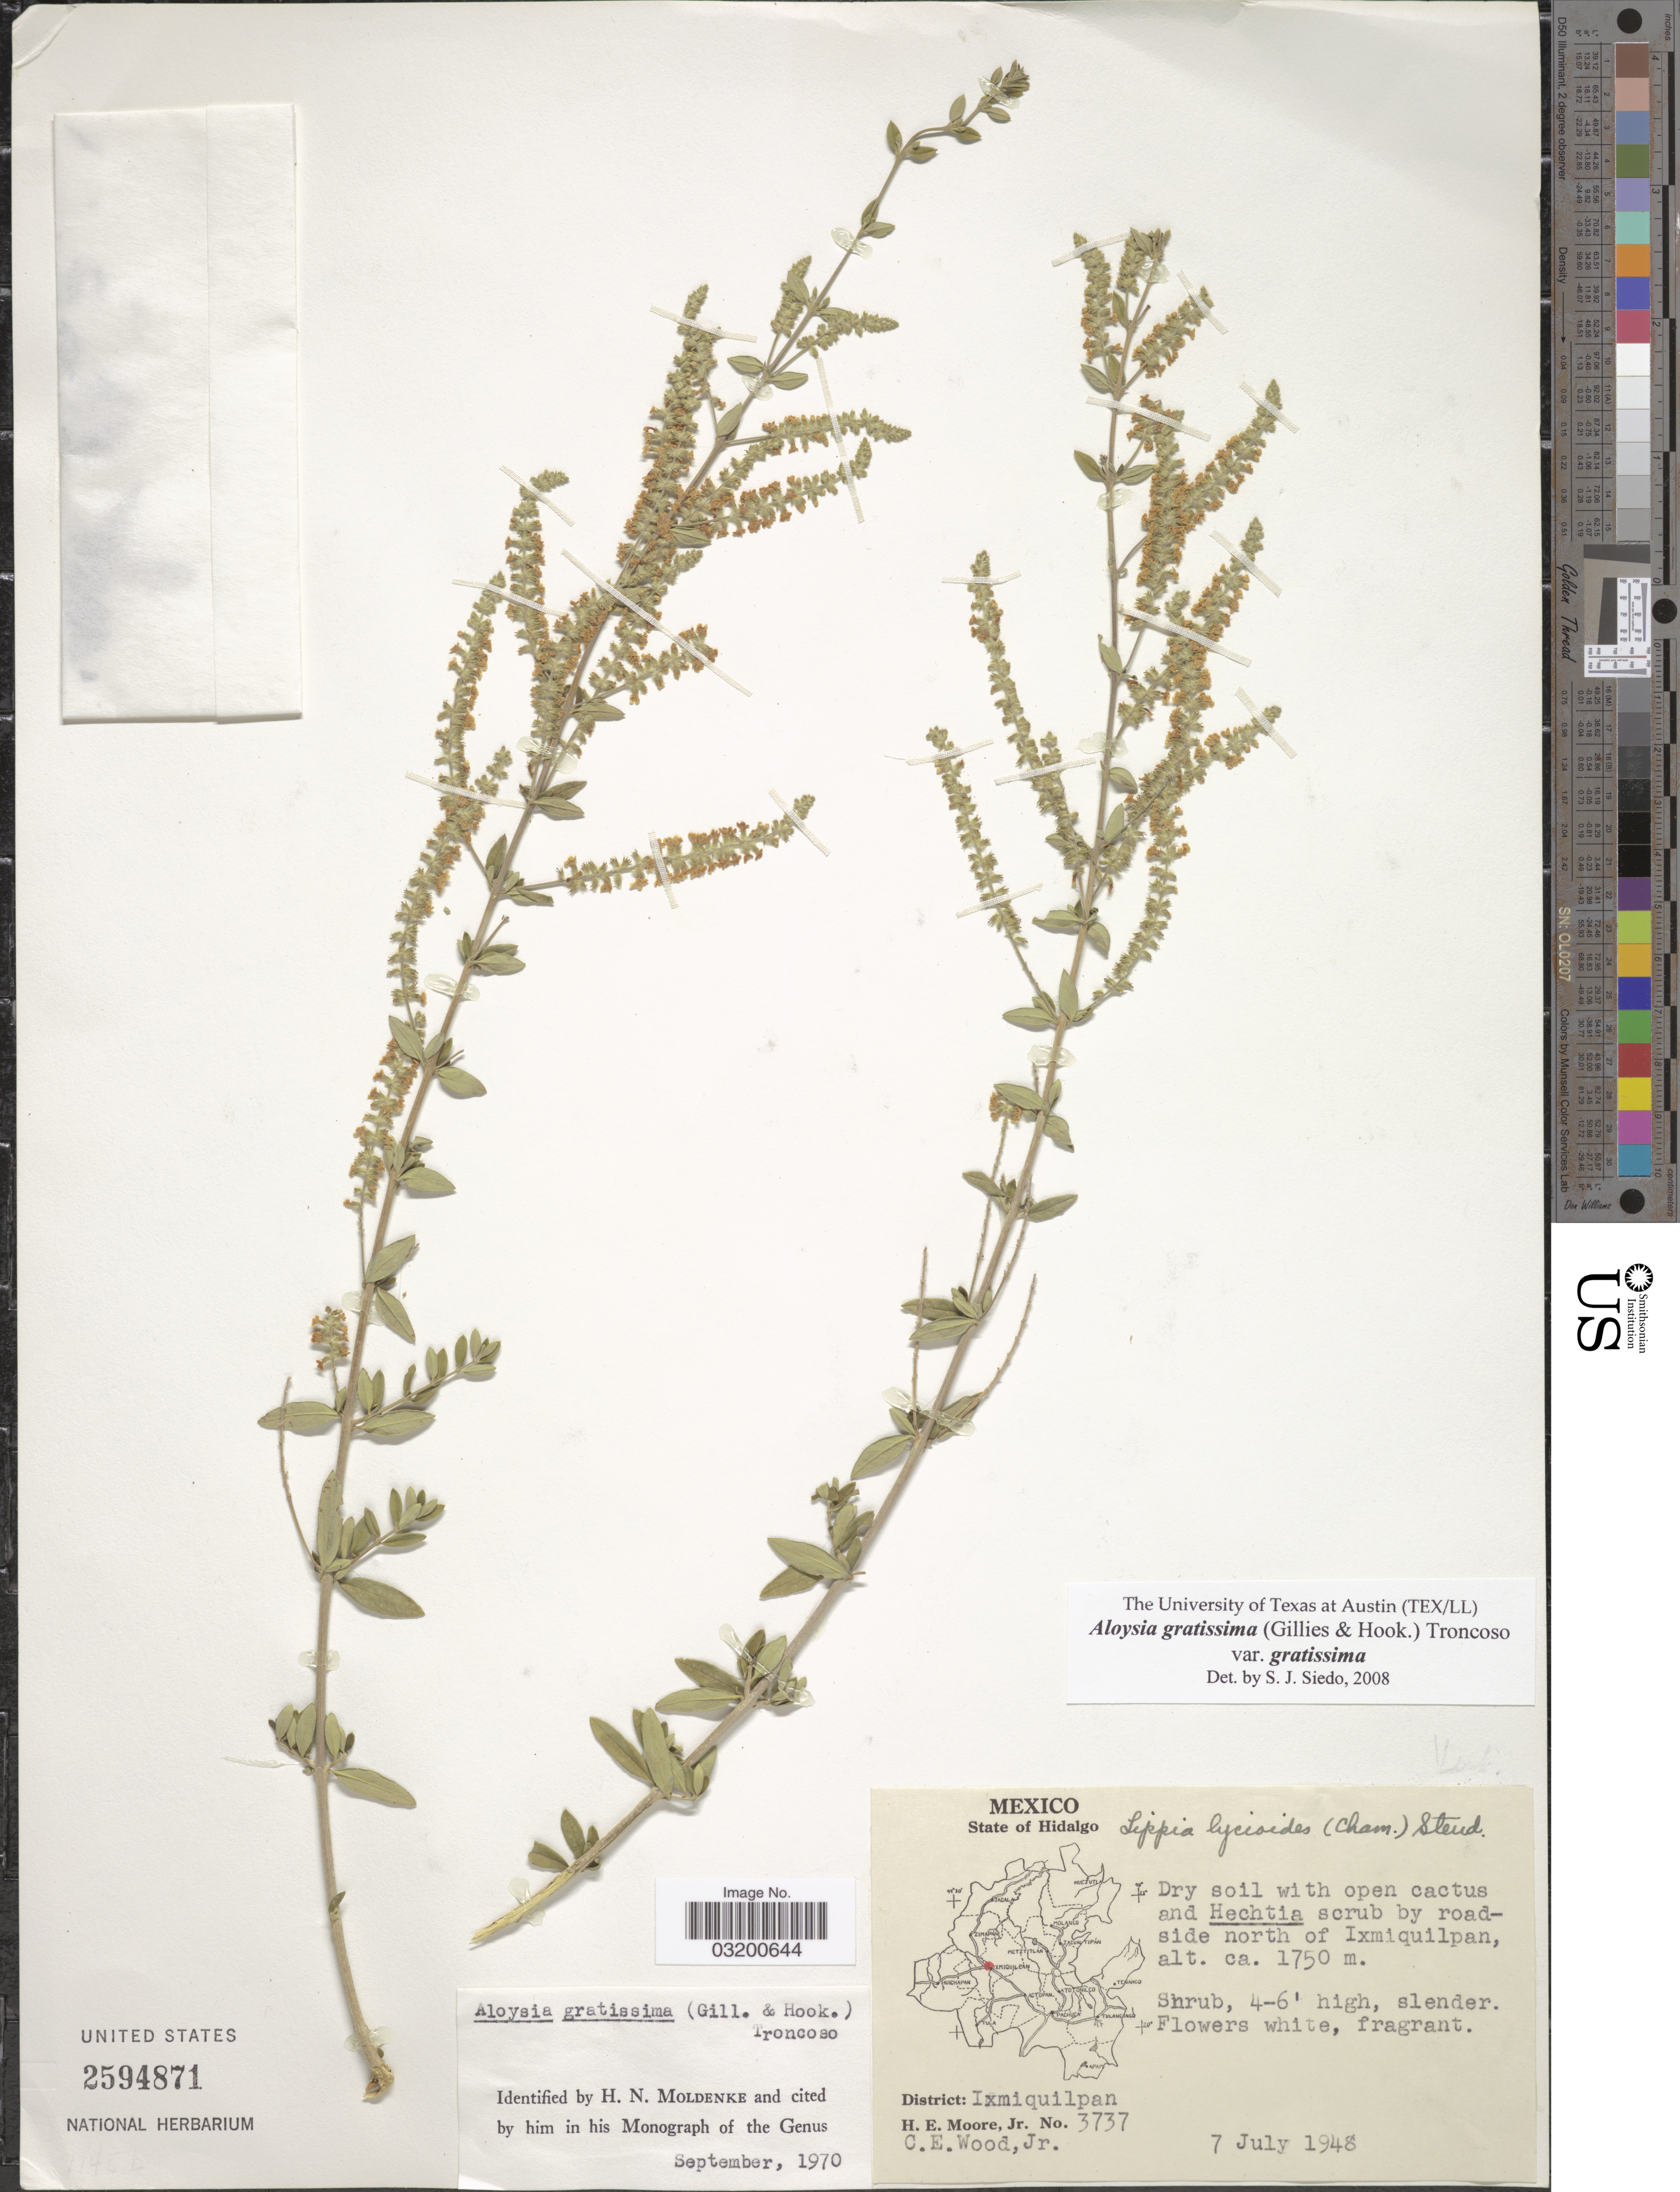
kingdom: Plantae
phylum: Tracheophyta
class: Magnoliopsida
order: Lamiales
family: Verbenaceae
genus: Aloysia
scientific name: Aloysia gratissima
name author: (Gillies & Hook.) Tronc.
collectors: H. Moore & C. Wood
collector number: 3737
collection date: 1948-07-07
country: Mexico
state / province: Hidalgo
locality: By roadside north of Ixmiquilpan. District: Ixmiquilpan.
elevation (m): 1750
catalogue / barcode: US 2594871